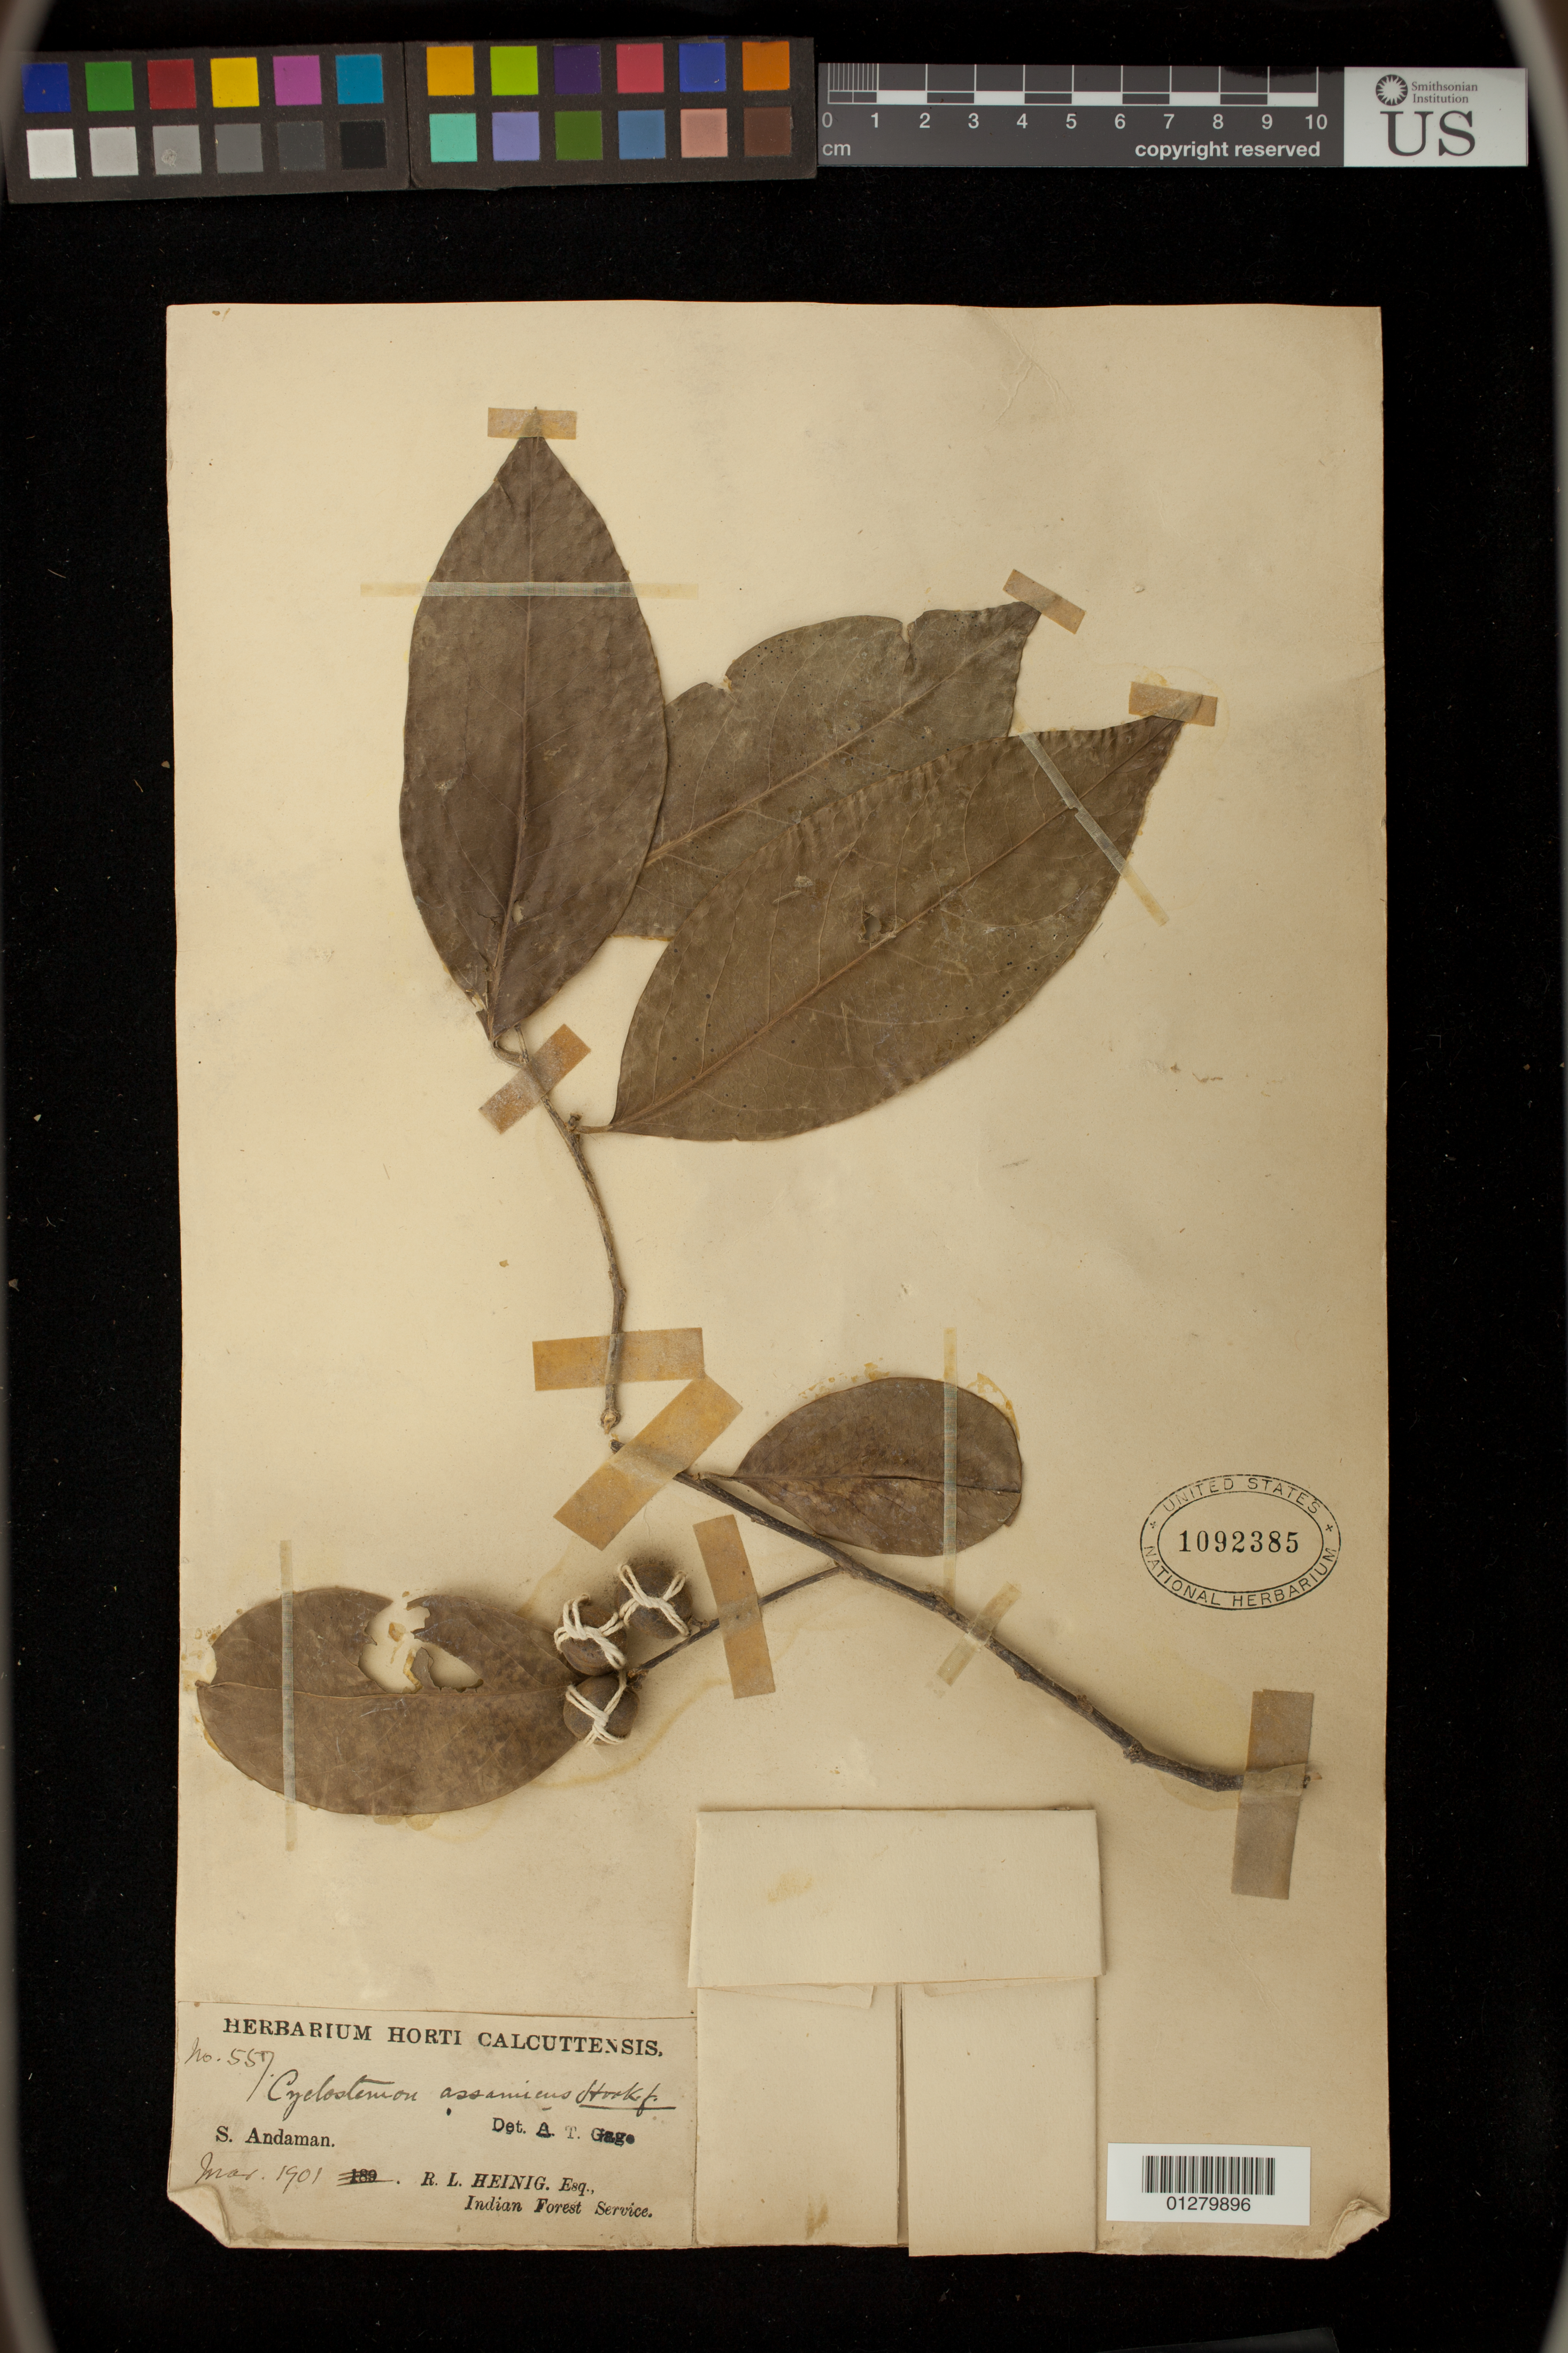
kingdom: Plantae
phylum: Tracheophyta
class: Magnoliopsida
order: Malpighiales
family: Putranjivaceae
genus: Drypetes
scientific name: Drypetes assamica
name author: (Hook. f.) Pax & K. Hoffm.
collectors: R. Heinig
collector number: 557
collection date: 1901-03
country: India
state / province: Andaman and Nicobar Islands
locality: S. Andaman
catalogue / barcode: US 1092385